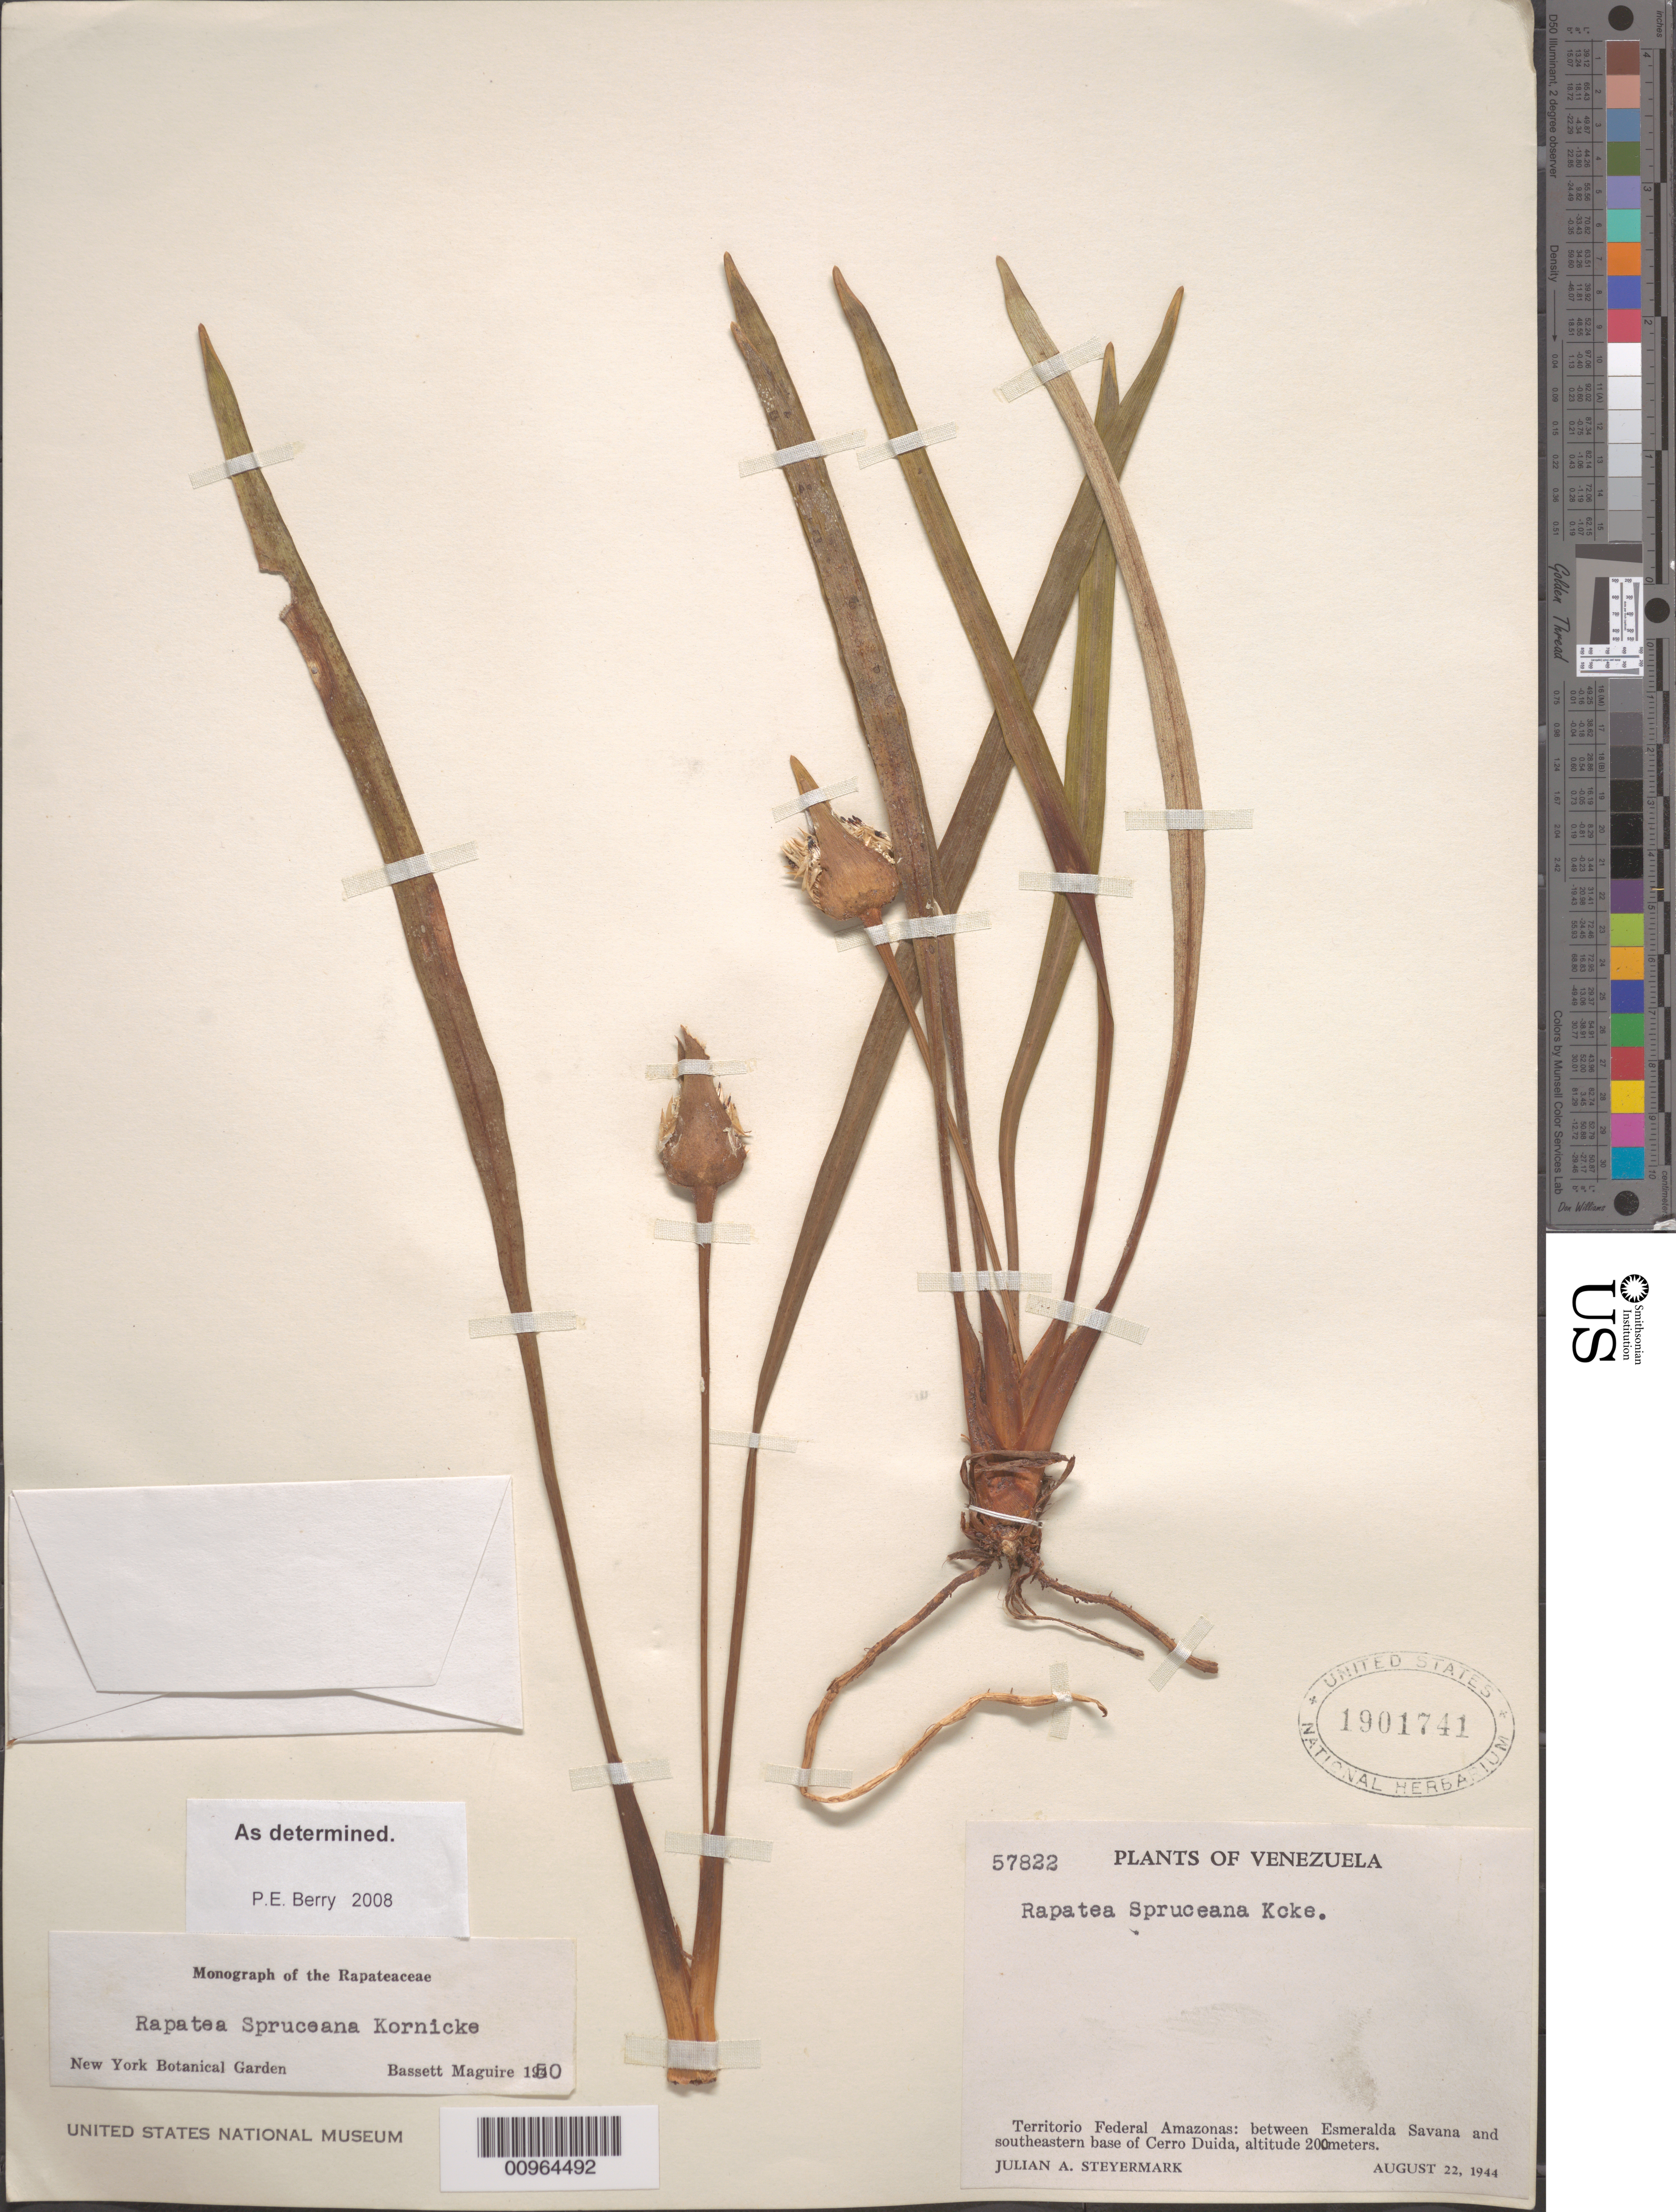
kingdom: Plantae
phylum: Tracheophyta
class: Liliopsida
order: Poales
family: Rapateaceae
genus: Rapatea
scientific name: Rapatea spruceana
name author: Körn.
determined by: Berry, P. E., (WIS), University of Wisconsin - Madison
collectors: J. Steyermark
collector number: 57822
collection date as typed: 22-Aug-44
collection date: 1944-08-22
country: Venezuela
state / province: Amazonas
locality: Cerro Duida, between Esmeralda Savanna and SE Cerro Duida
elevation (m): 200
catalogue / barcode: US 1901741